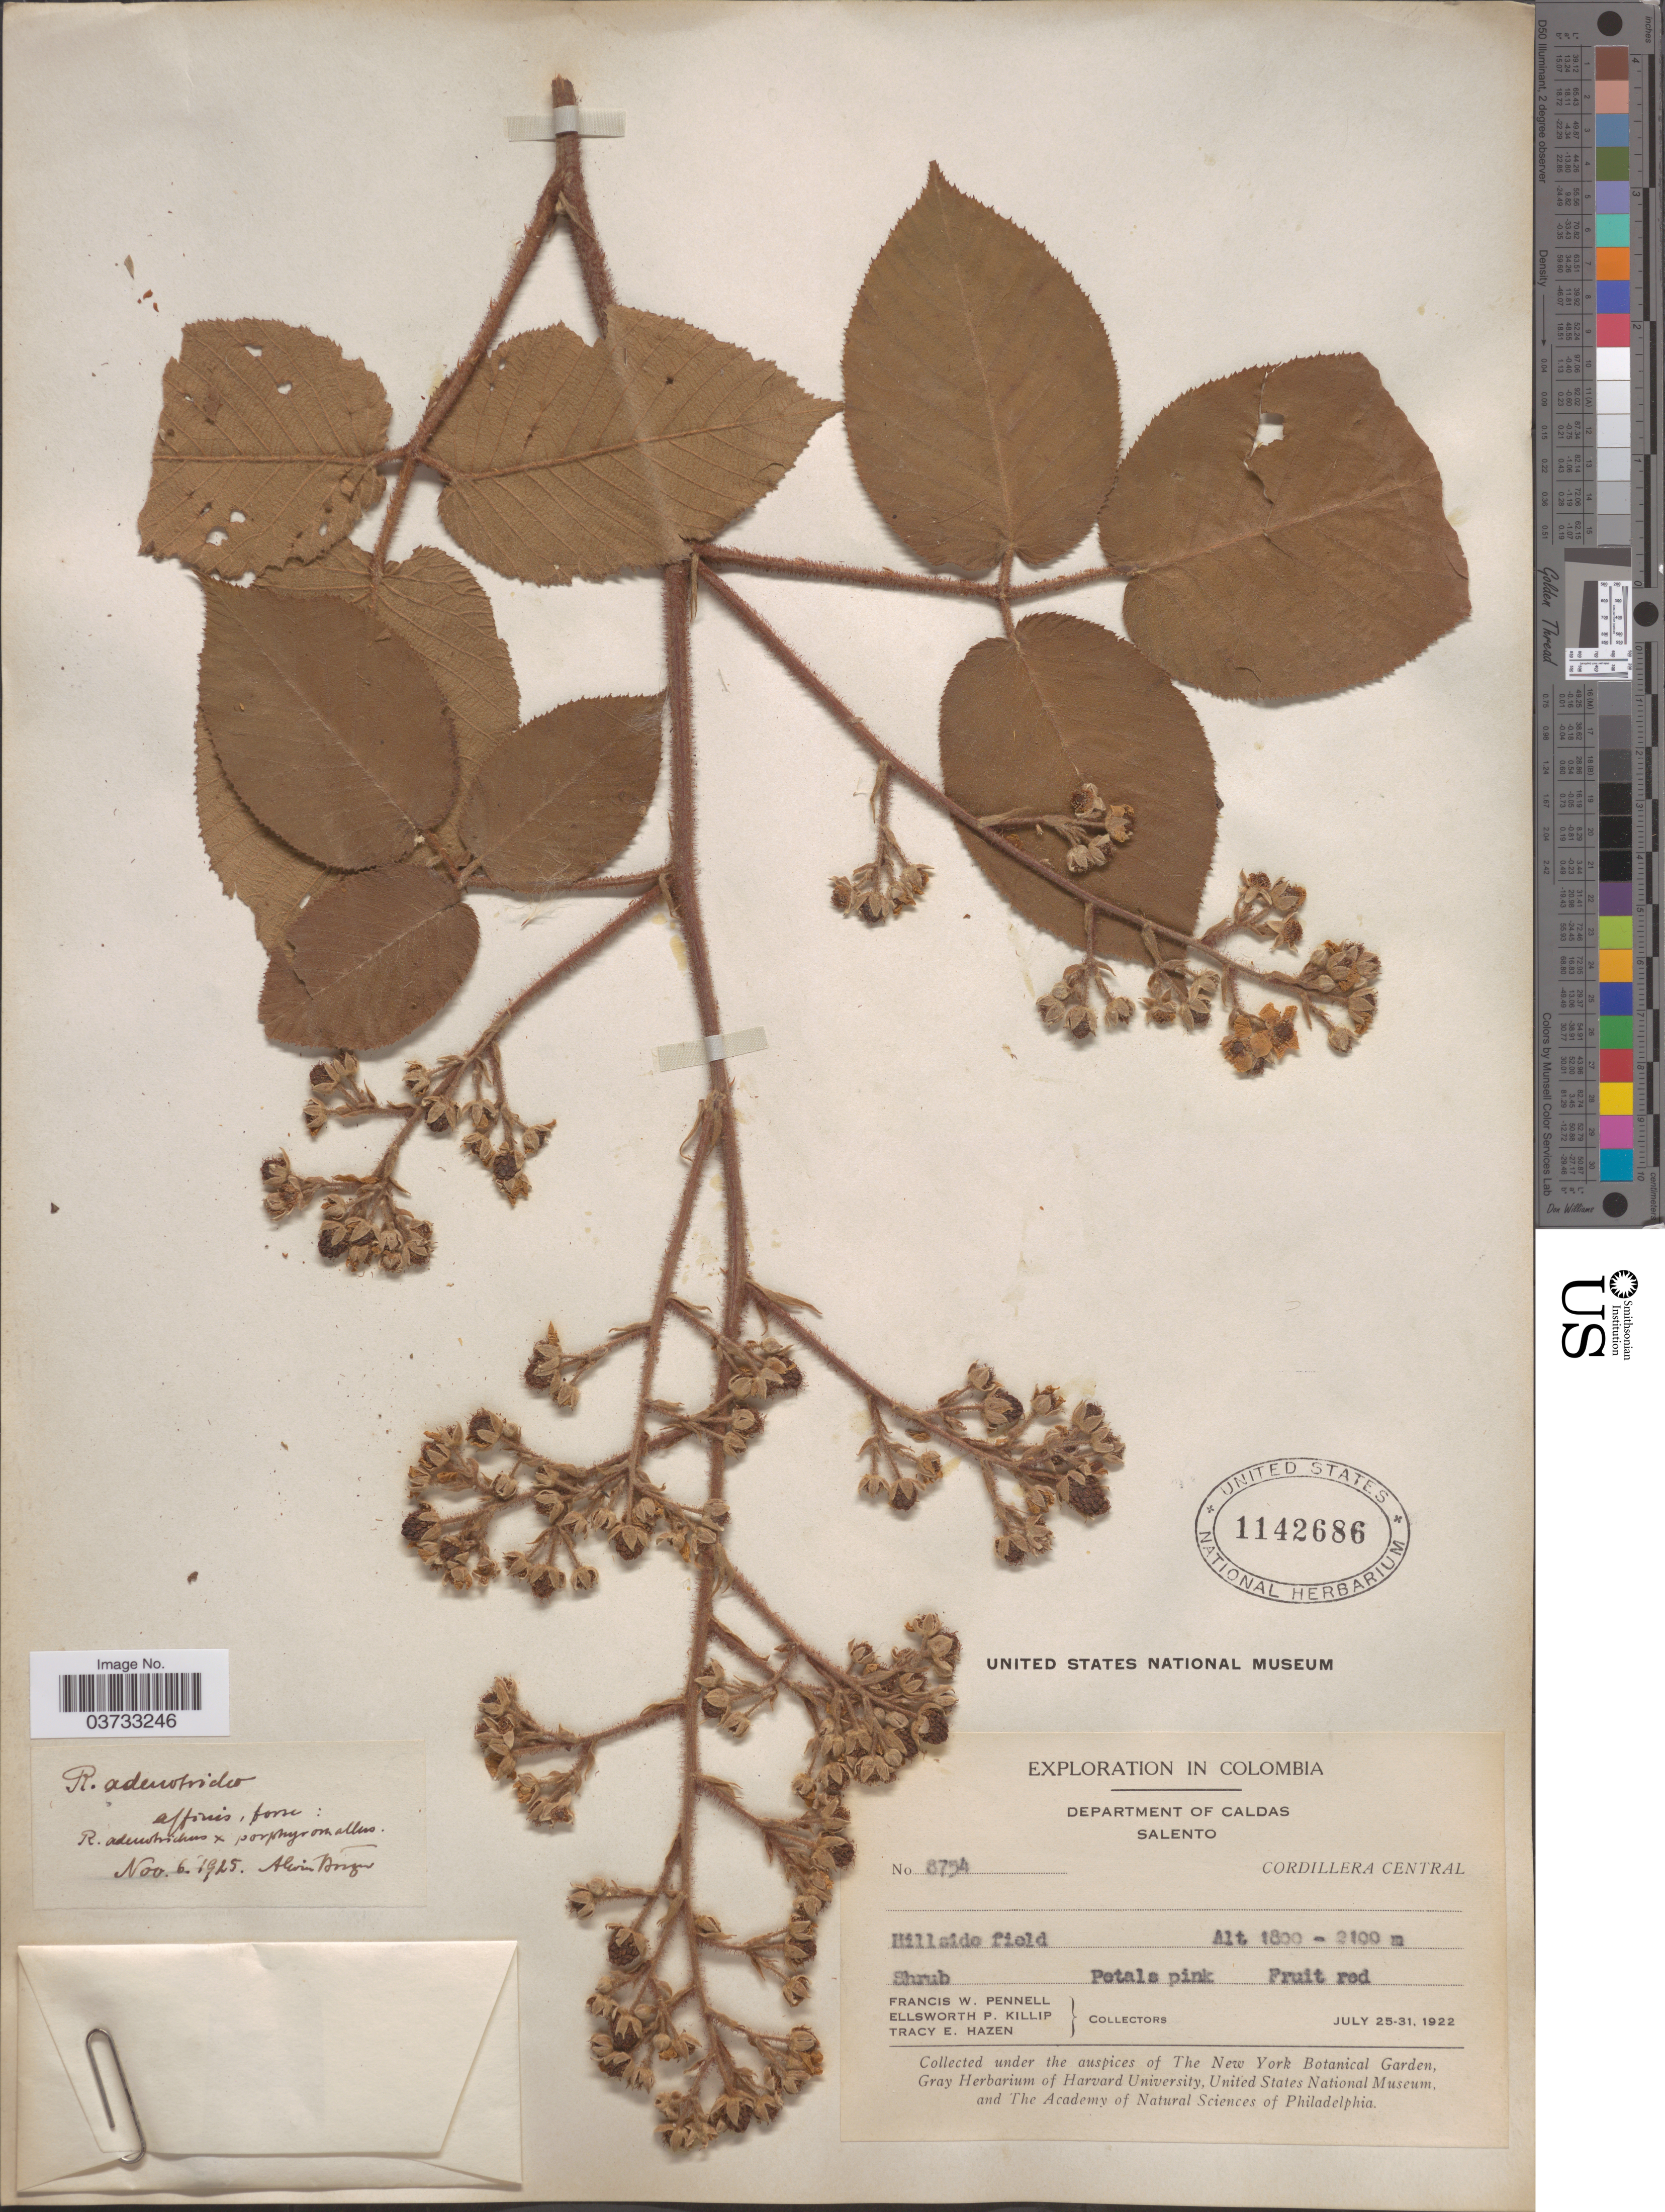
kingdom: Plantae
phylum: Tracheophyta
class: Magnoliopsida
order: Rosales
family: Rosaceae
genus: Rubus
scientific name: Rubus adenotrichos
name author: Schltdl.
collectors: F. W. Pennell, E. P. Killip & T. E. Hazen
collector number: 8754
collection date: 1922-07-25/1922-07-31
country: Colombia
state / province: Caldas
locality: Department of Caldas. Salento. Cordillera Central.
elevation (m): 1800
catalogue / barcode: US 1142686